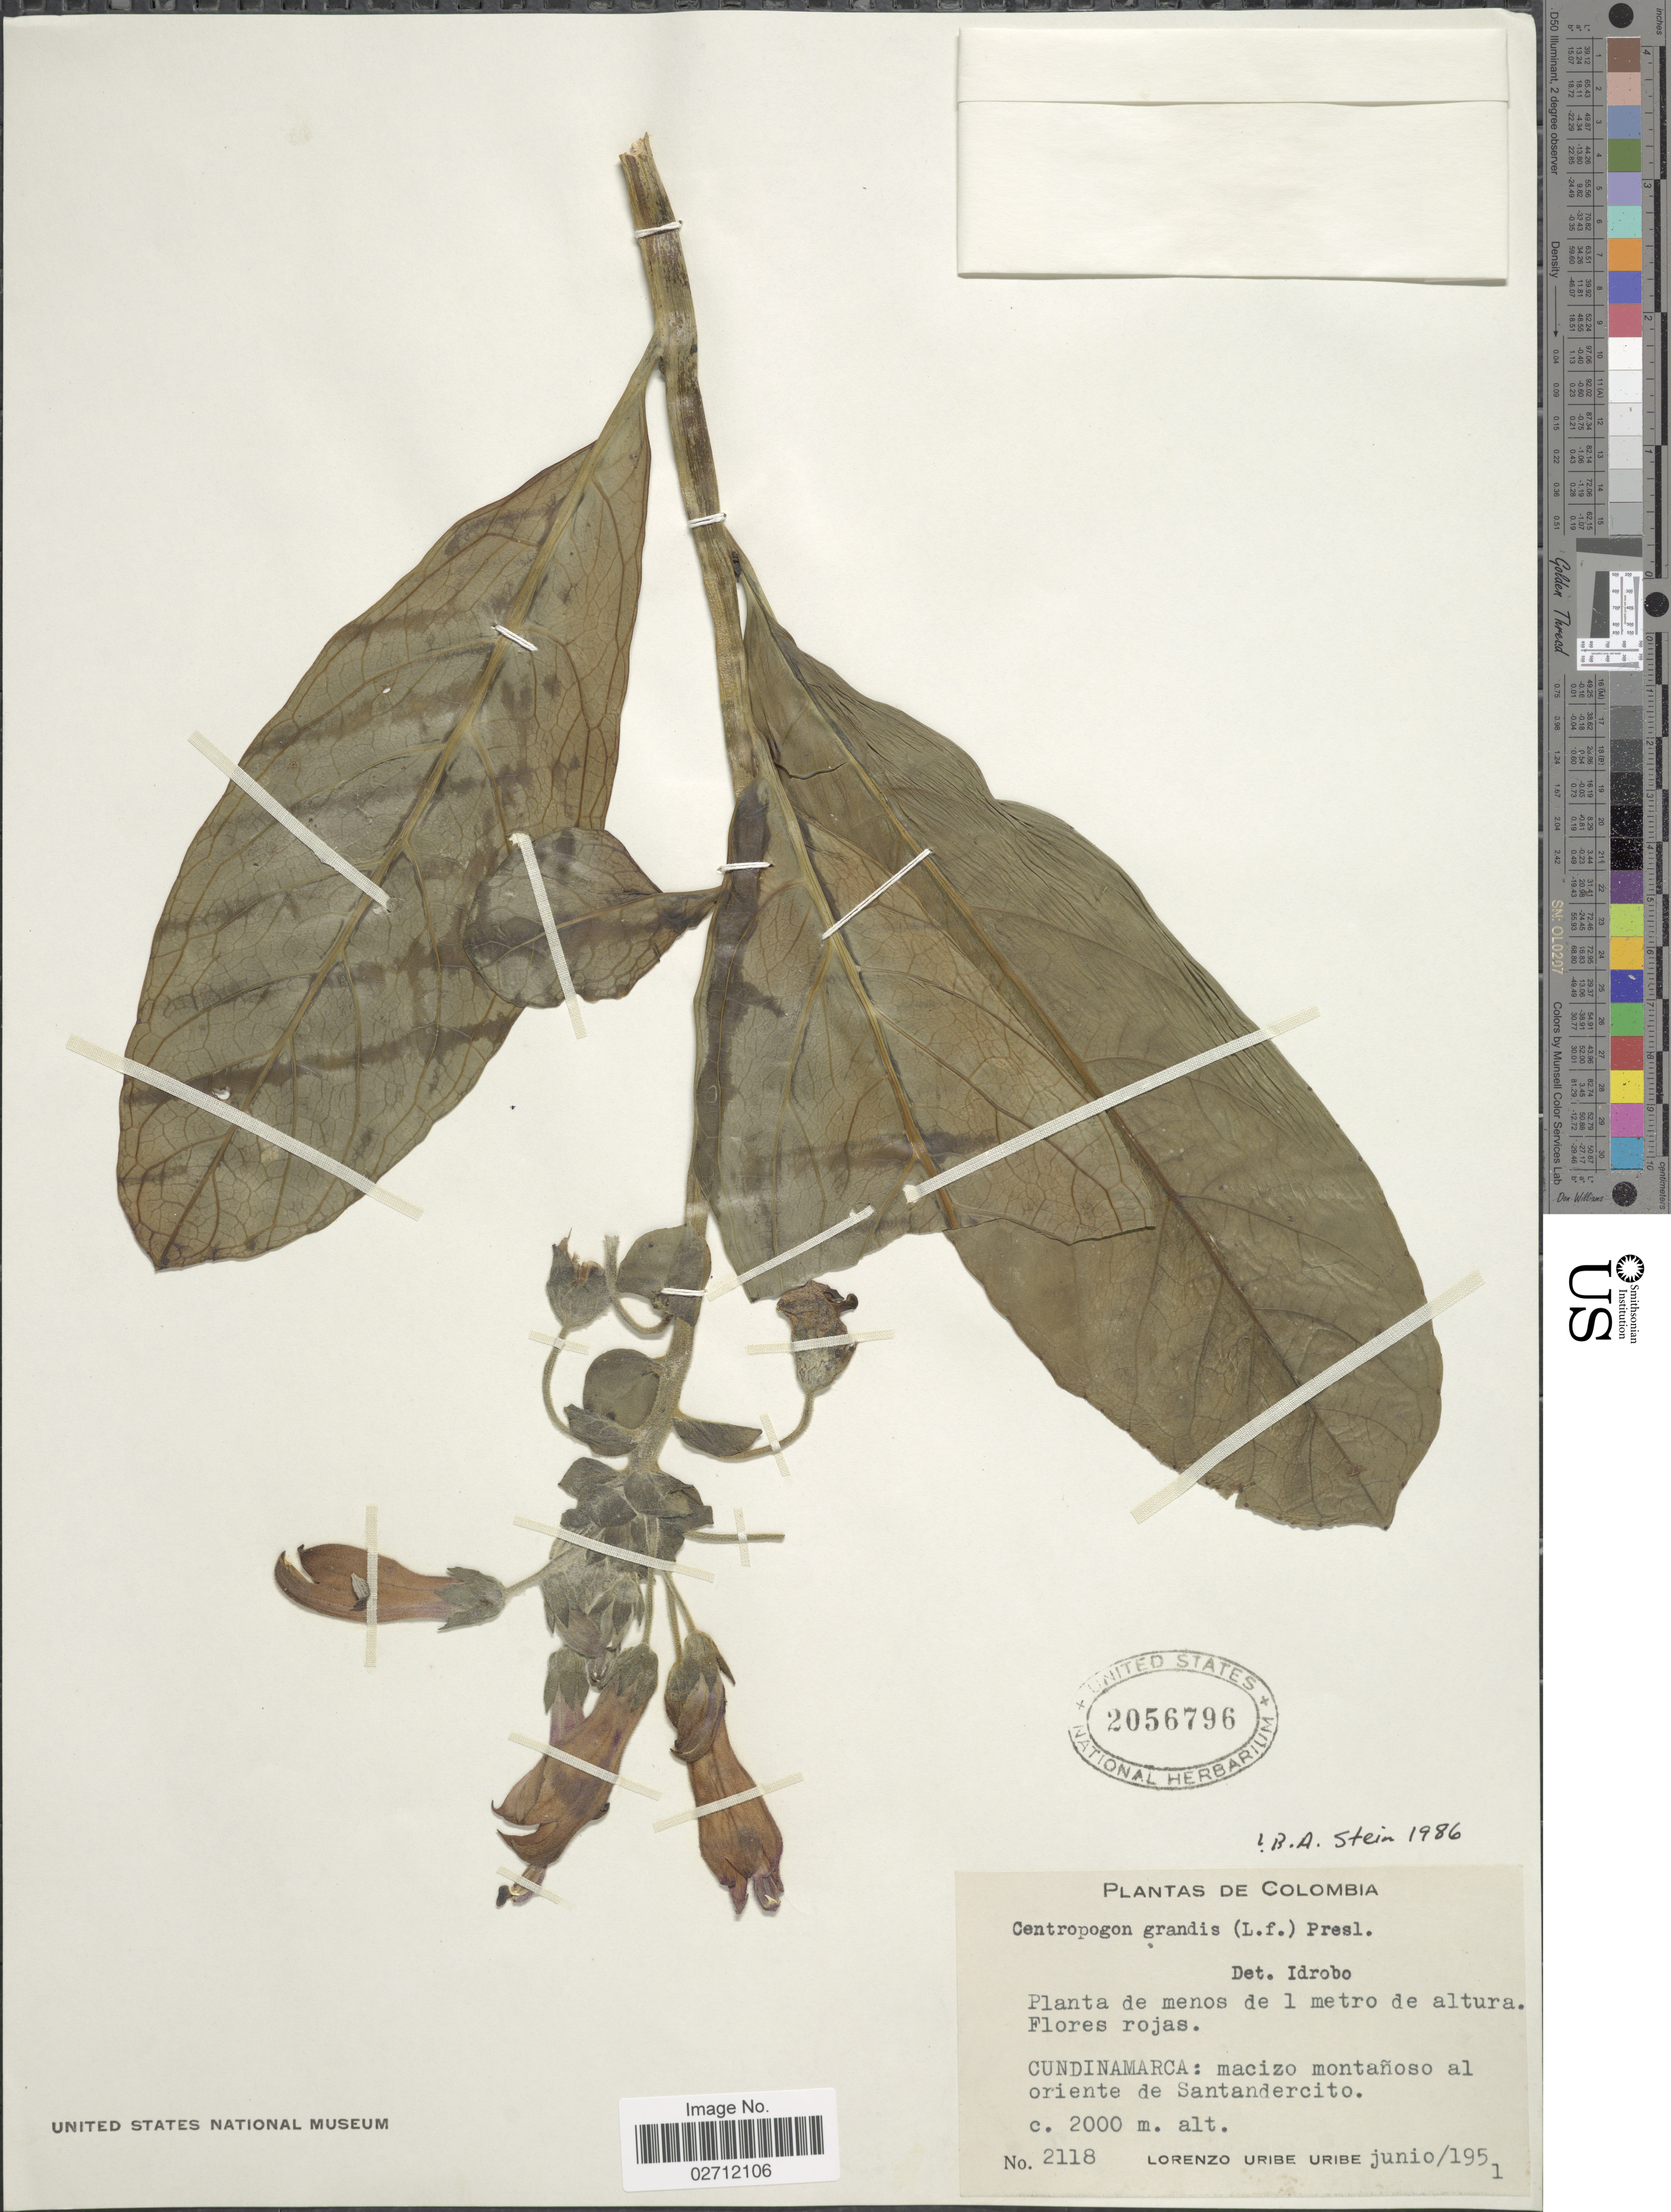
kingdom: Plantae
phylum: Tracheophyta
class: Magnoliopsida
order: Asterales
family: Campanulaceae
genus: Centropogon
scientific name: Centropogon grandis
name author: (L. f.) C. Presl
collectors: L. Uribe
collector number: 2118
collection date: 1951-06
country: Colombia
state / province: Cundinamarca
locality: Macizo montanoso al oriente de Santandercito.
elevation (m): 2000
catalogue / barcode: US 2056796